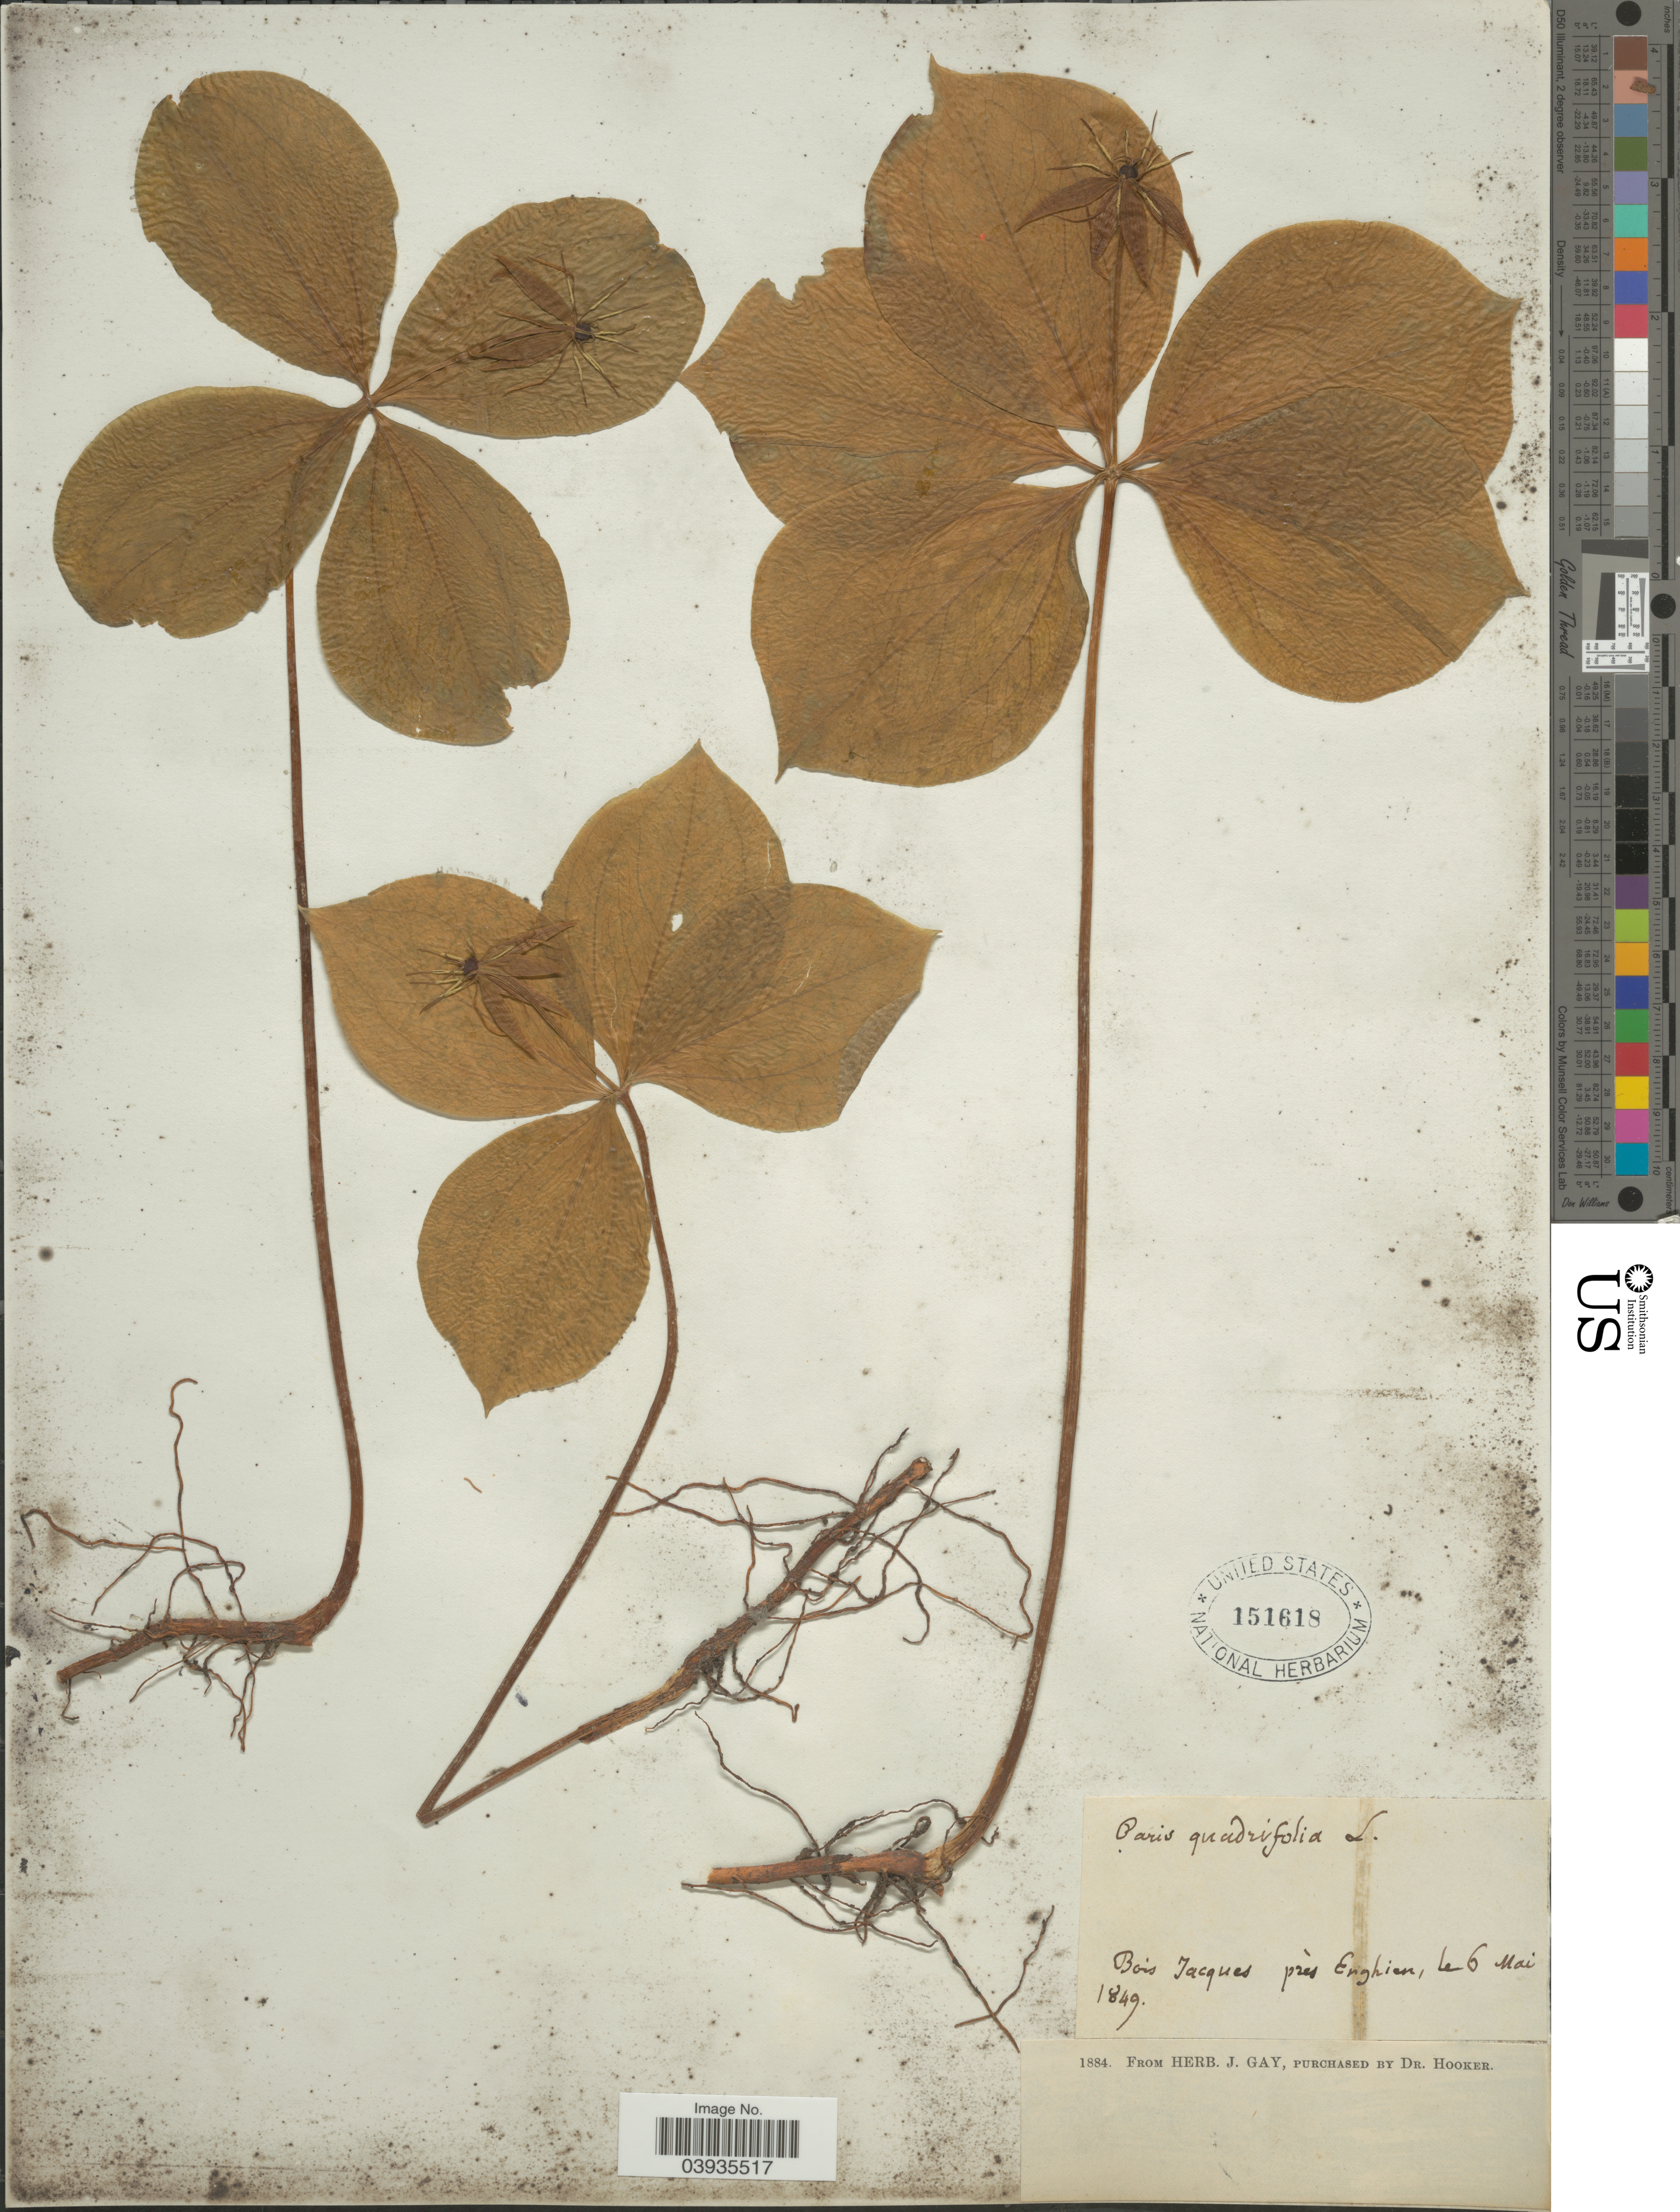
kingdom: Plantae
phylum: Tracheophyta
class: Liliopsida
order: Liliales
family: Melanthiaceae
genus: Paris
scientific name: Paris quadrifolia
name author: L.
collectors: ex herb. J. Gay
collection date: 1849-05-06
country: Belgium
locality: Bois Jacques près Enghien.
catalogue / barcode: US 151618